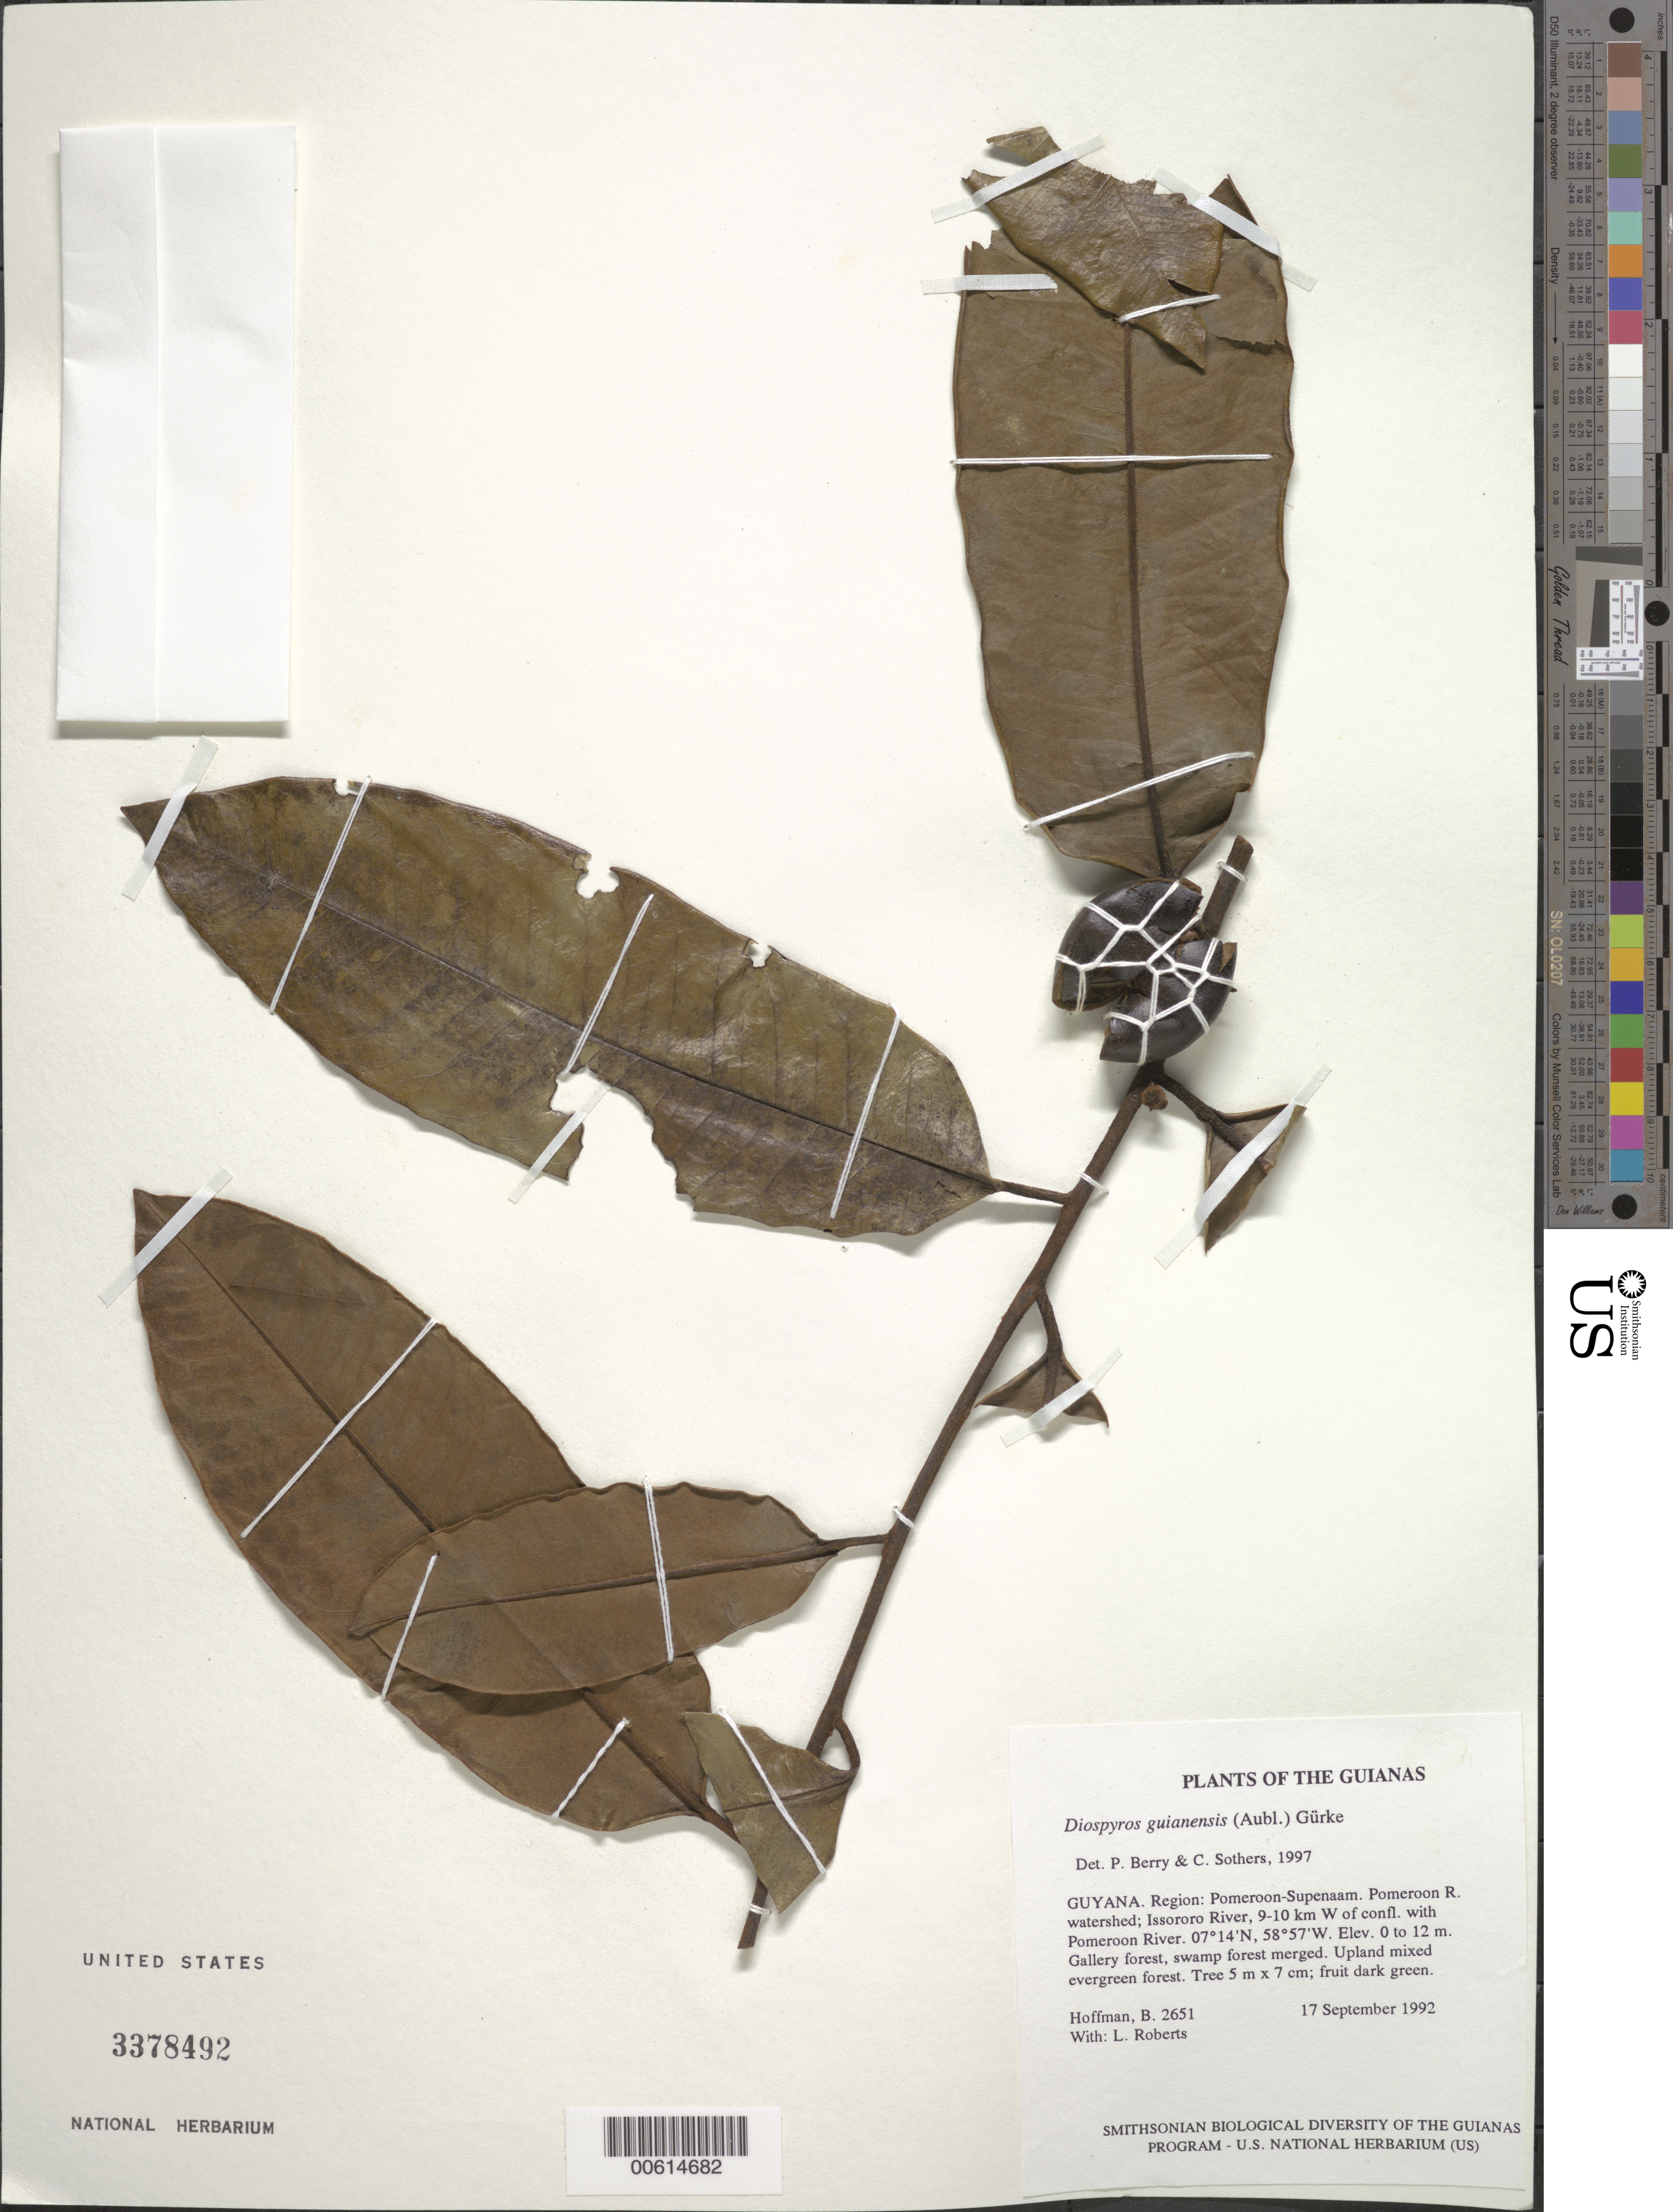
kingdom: Plantae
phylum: Tracheophyta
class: Magnoliopsida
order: Ericales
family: Ebenaceae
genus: Diospyros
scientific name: Diospyros guianensis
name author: (Aubl.) Gürke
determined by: Berry, P. E.; Sothers, C. A.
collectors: B. Hoffman & L. Roberts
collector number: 2651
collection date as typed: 17 September 1992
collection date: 1992-09-17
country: Guyana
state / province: Pomeroon-Supenaam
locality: Pomeroon River watershed; Issororo River, 9-10 km W of confluence with Pomeroon River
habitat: Gallery forest, swamp forest merged. Upland mixed evergreen forest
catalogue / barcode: US 3378492